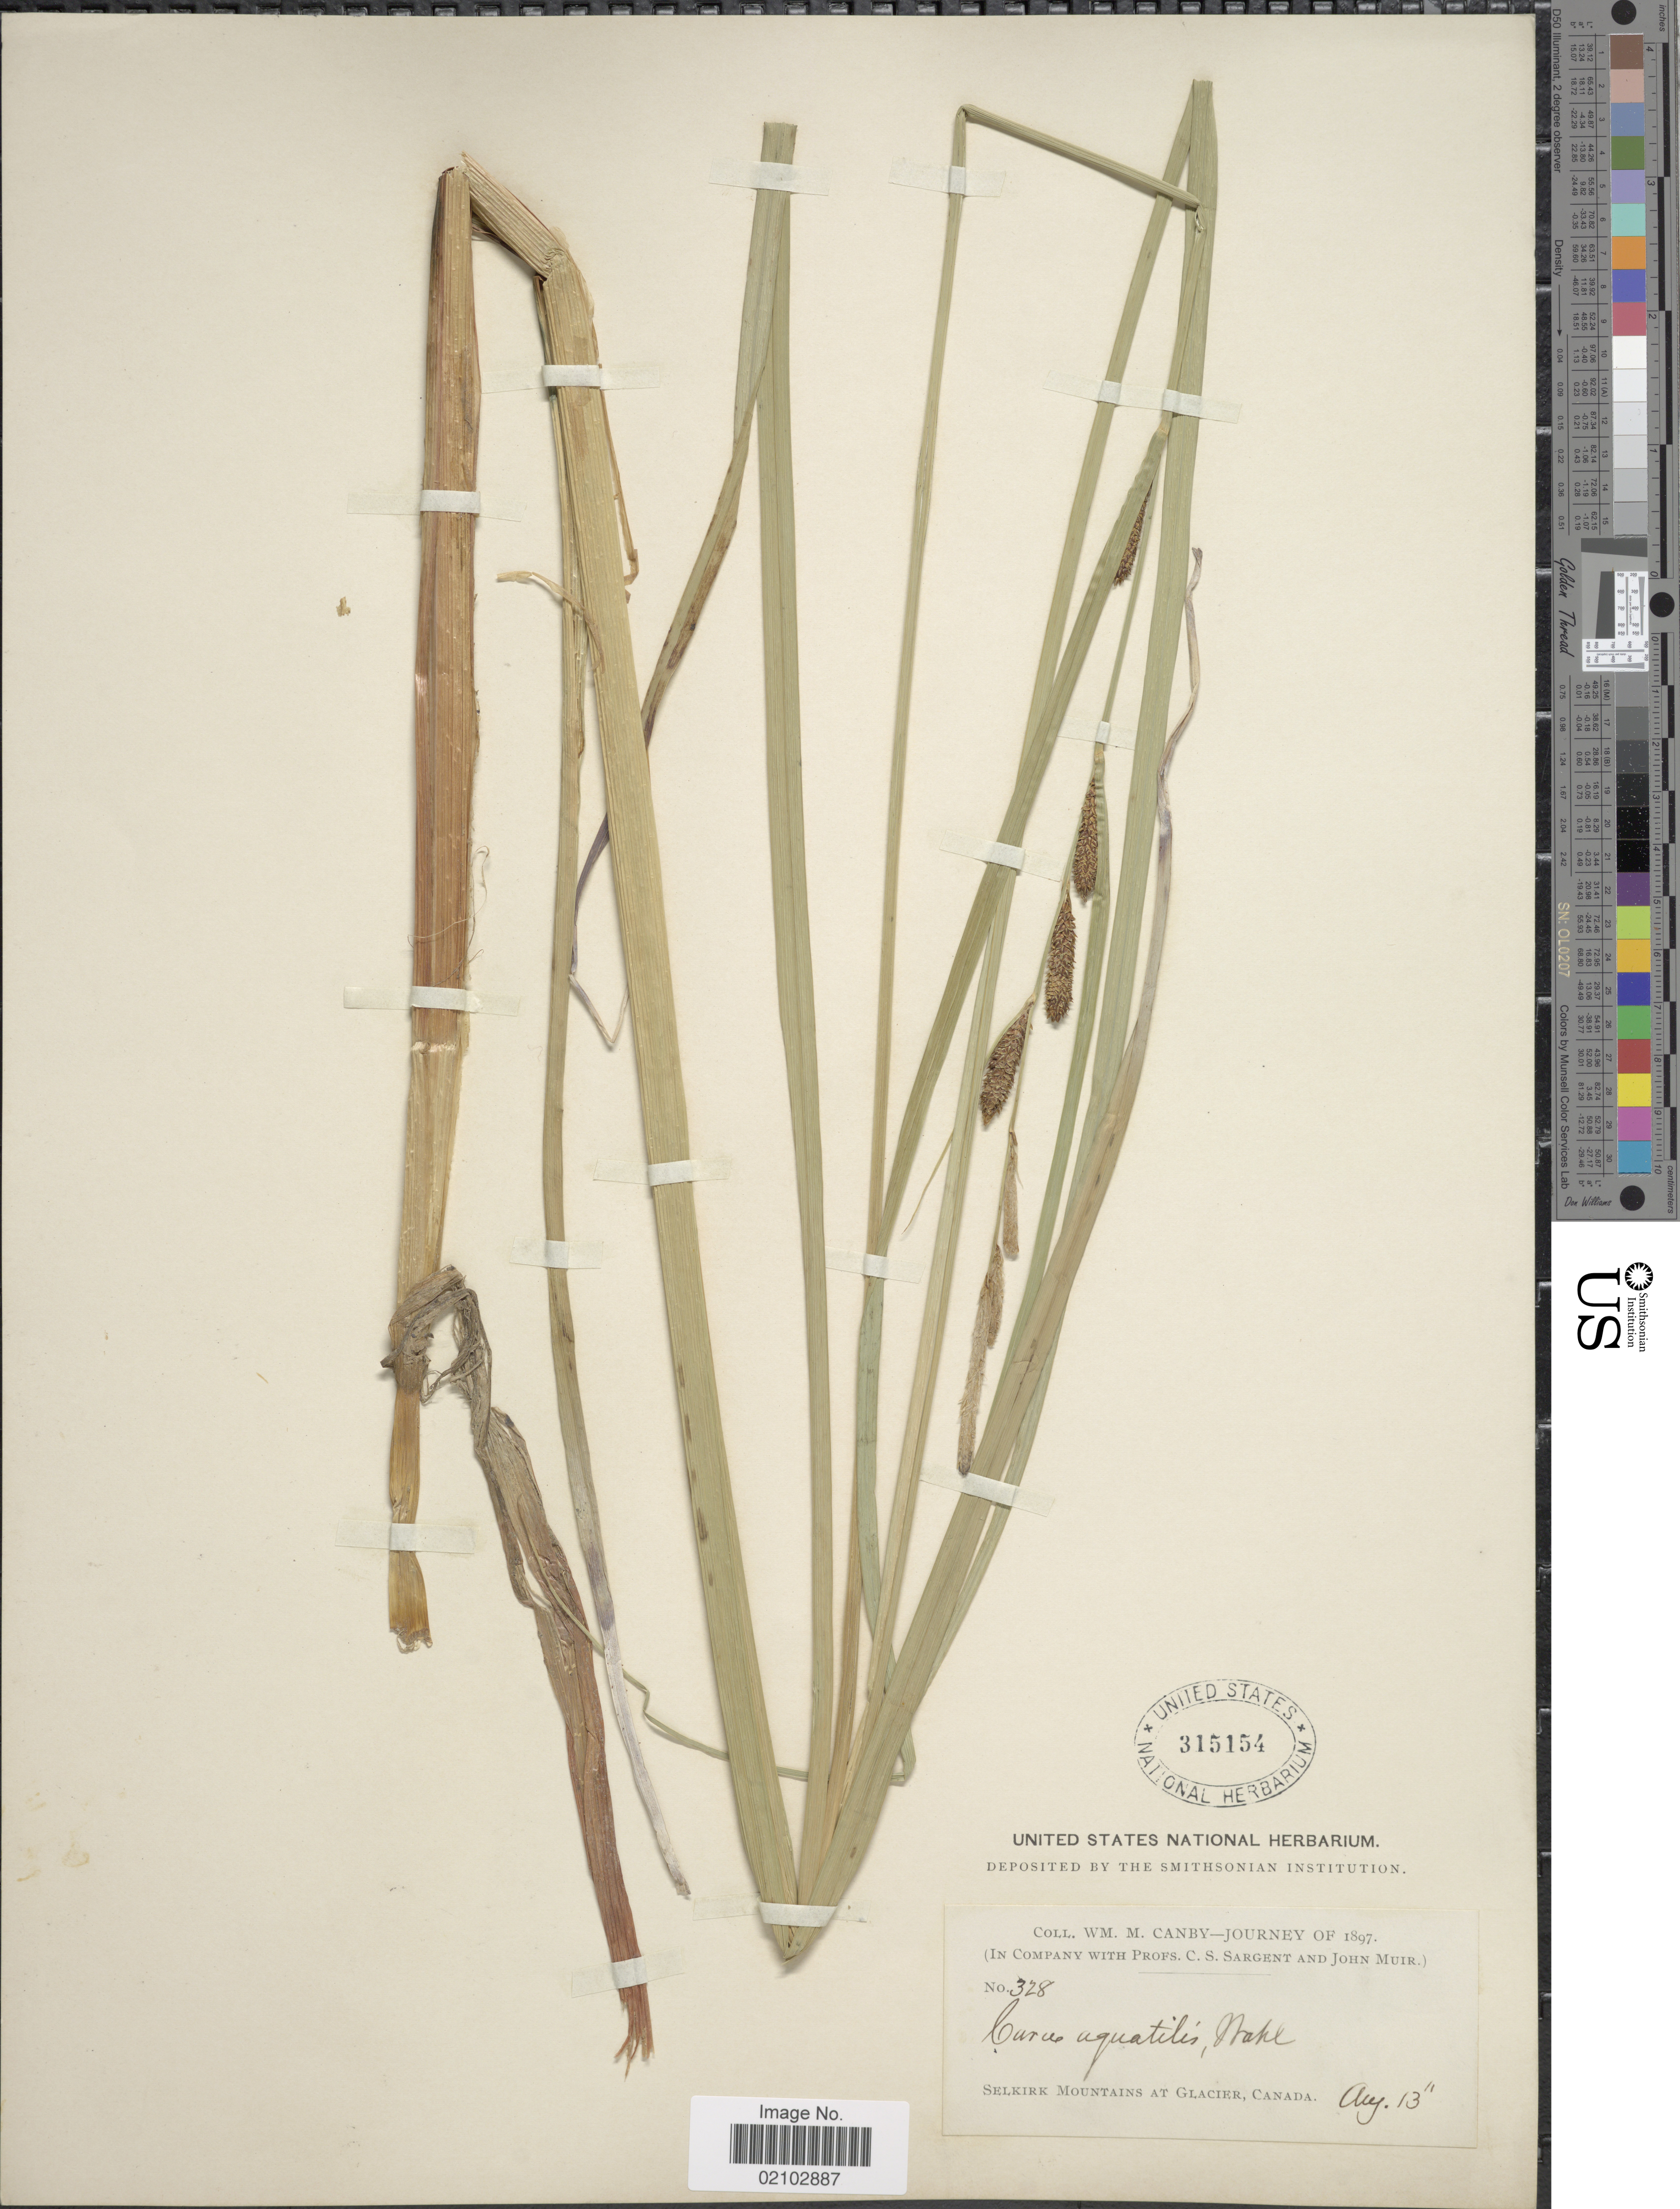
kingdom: Plantae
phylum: Tracheophyta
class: Liliopsida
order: Poales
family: Cyperaceae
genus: Carex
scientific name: Carex aquatilis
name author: Wahlenb.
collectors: W. M. Canby, C. S. Sargent & J. Muir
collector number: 328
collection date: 1897-08-13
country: Canada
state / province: Alberta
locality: Selkirk Mountains at Glacier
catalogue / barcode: US 315154